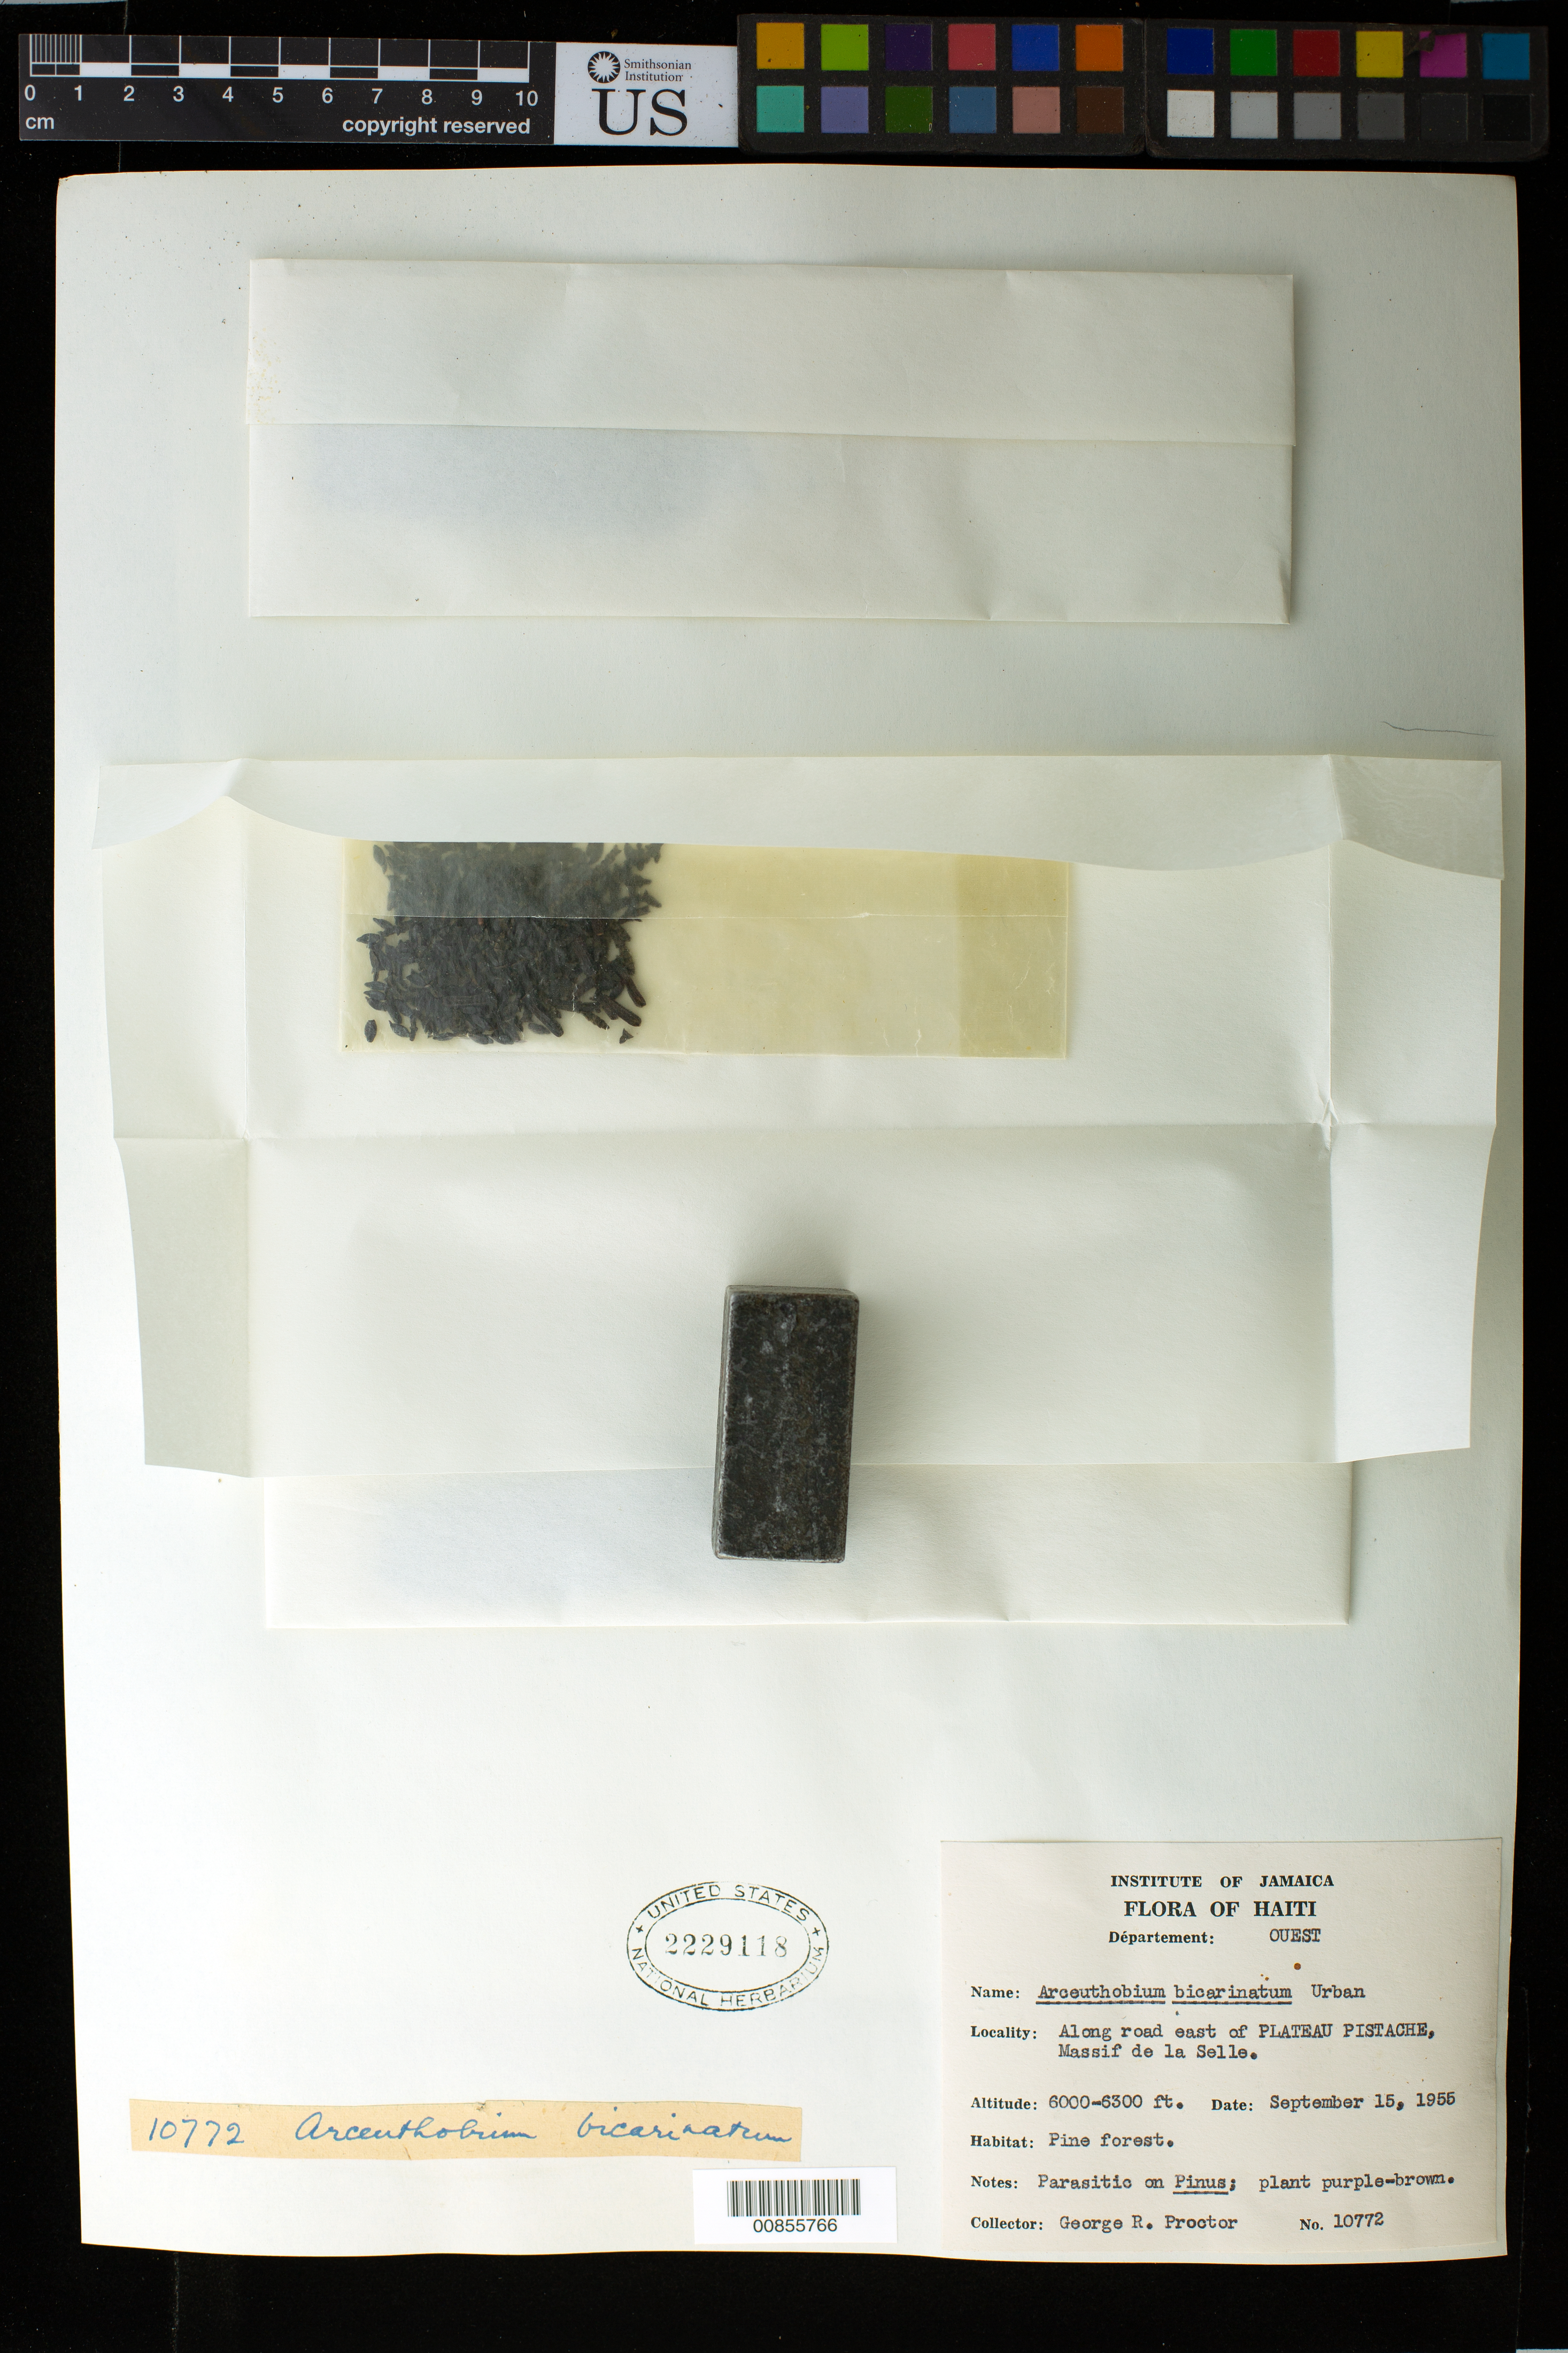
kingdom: Plantae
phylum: Tracheophyta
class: Magnoliopsida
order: Santalales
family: Viscaceae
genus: Arceuthobium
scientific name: Arceuthobium bicarinatum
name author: Urb.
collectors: G. R. Proctor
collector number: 10772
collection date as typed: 15 Sep 1955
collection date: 1955-09-15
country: Haiti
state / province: Ouest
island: Hispaniola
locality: Along road east of Plateau Pistache, Massif de la Selle.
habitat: On Pinus. Pine forest.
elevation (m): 1829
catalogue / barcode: US 2229118